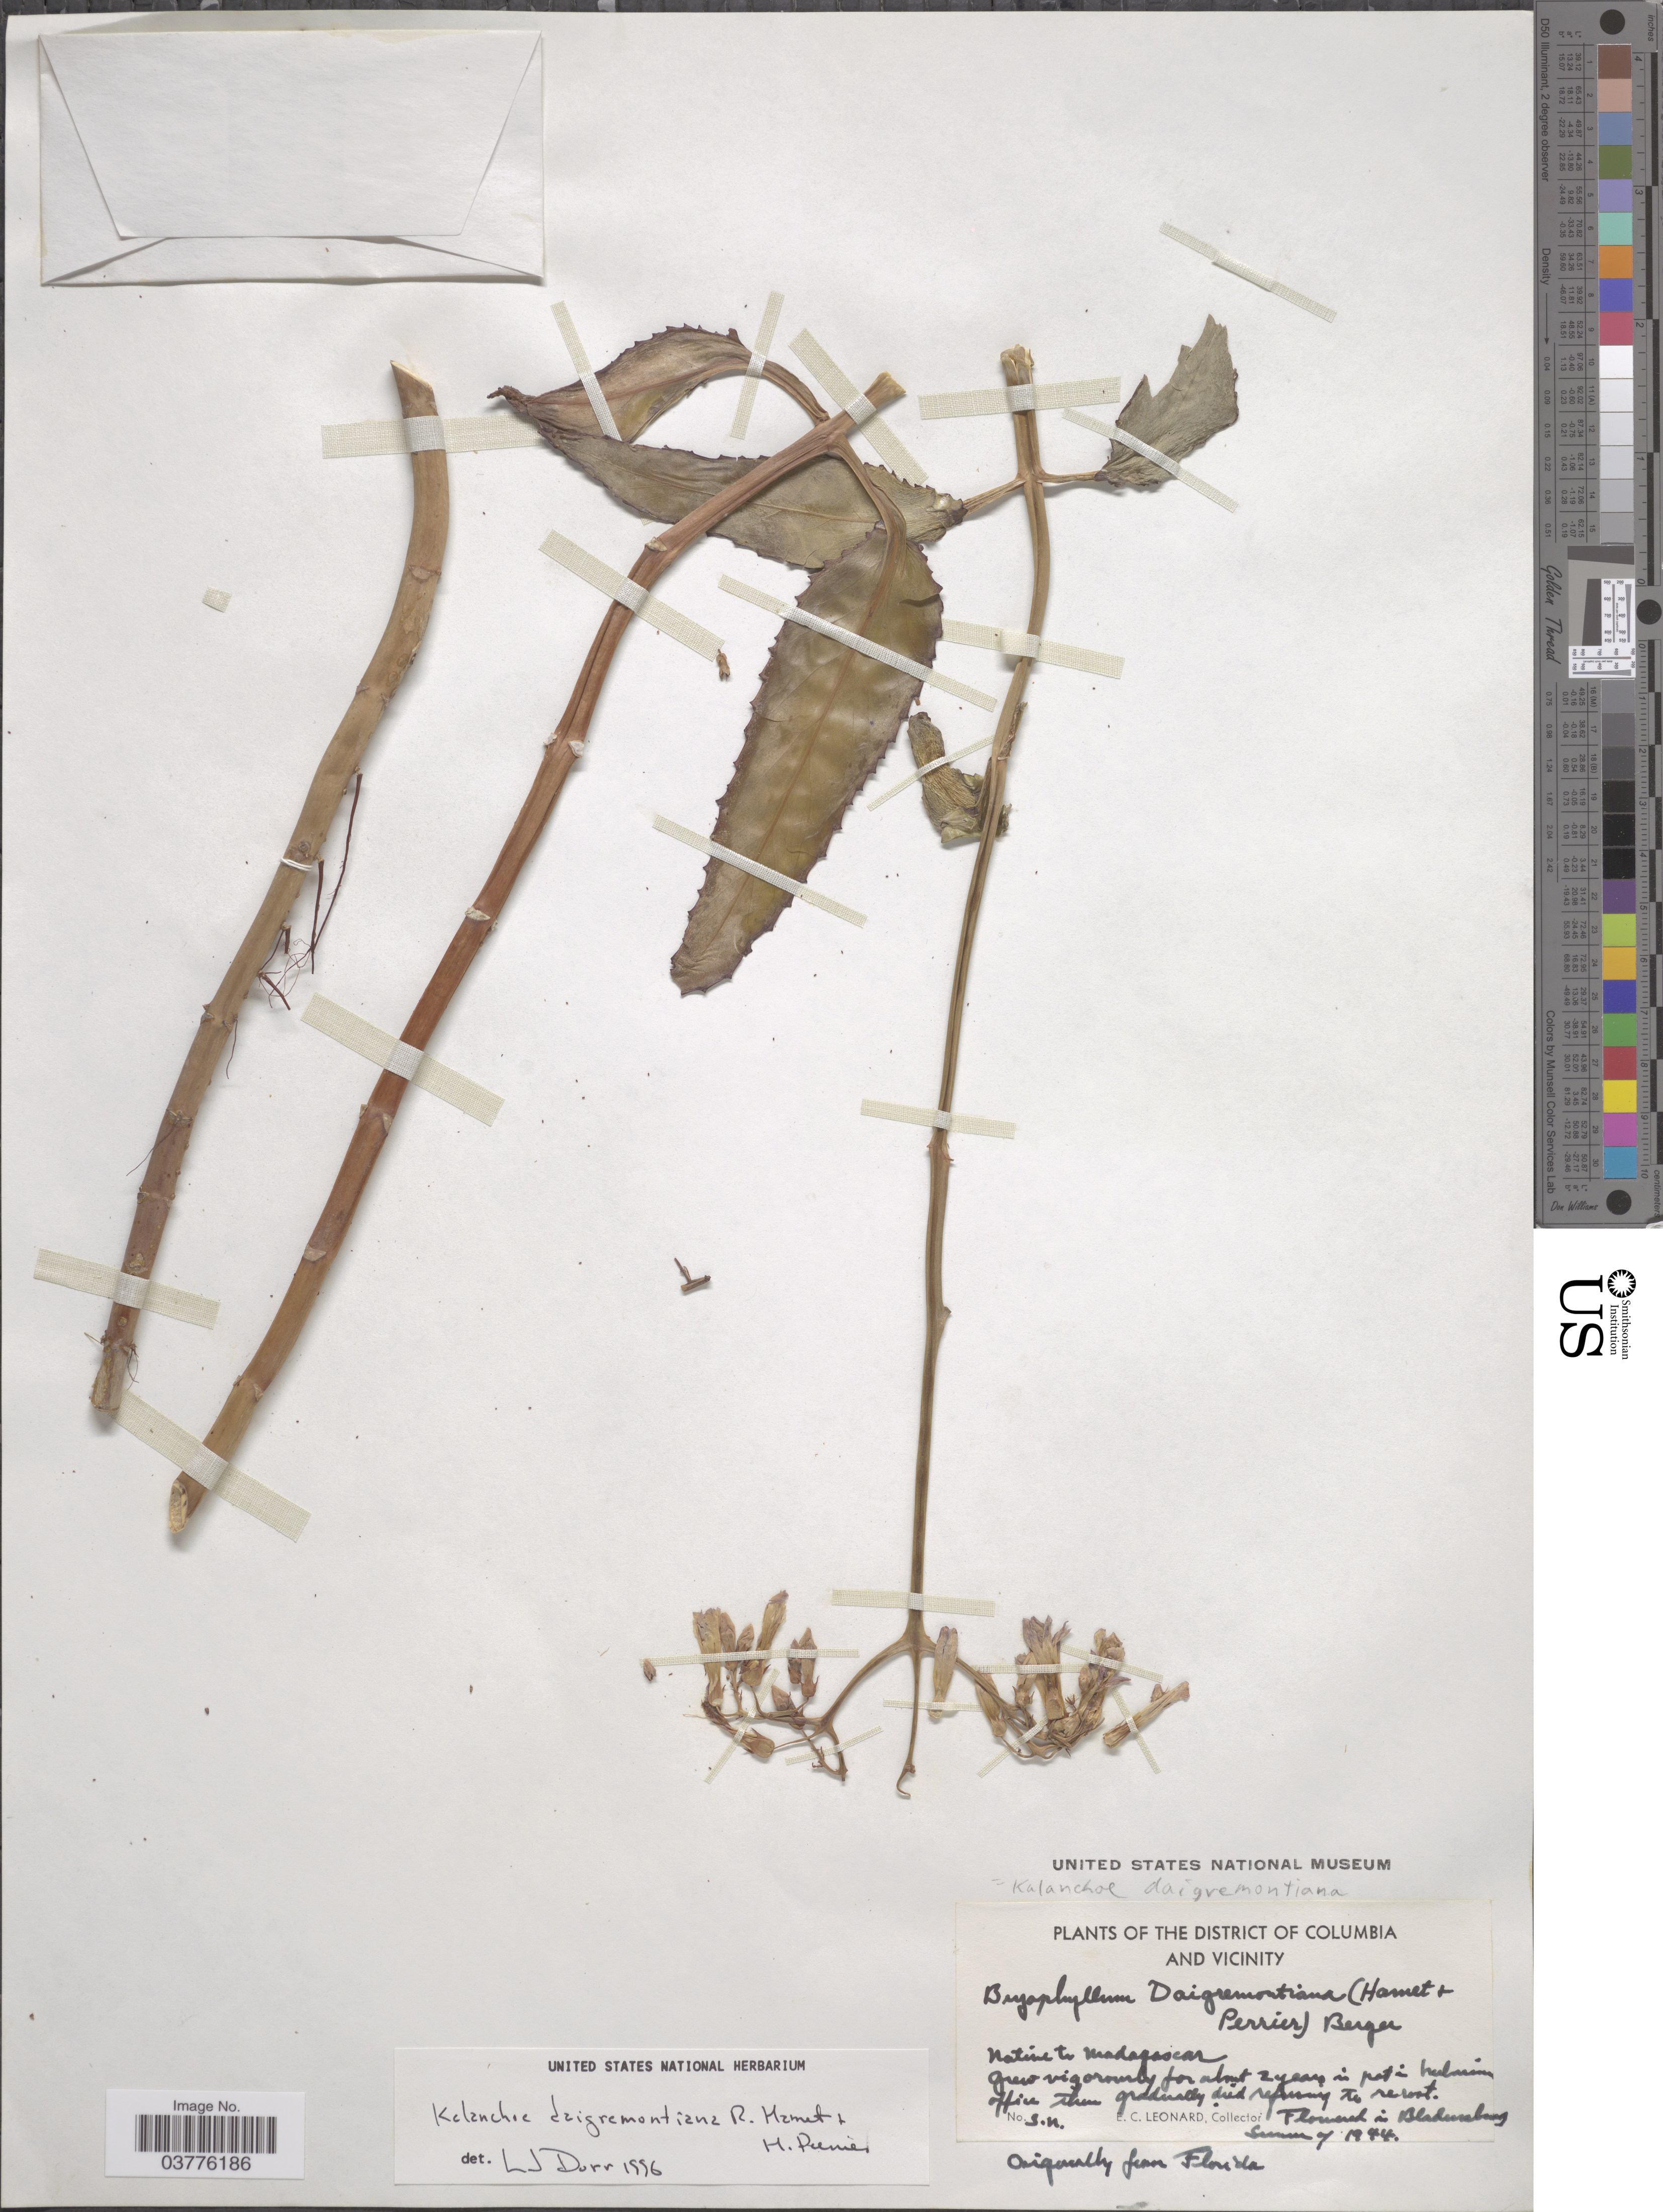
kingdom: Plantae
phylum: Tracheophyta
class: Magnoliopsida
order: Saxifragales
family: Crassulaceae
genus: Kalanchoe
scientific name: Kalanchoe daigremontiana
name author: Raym.-Hamet & H. Perrier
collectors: E. C. Leonard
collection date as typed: Summer of 1944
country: United States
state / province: District of Columbia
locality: The District of Colombia and Vicinity.